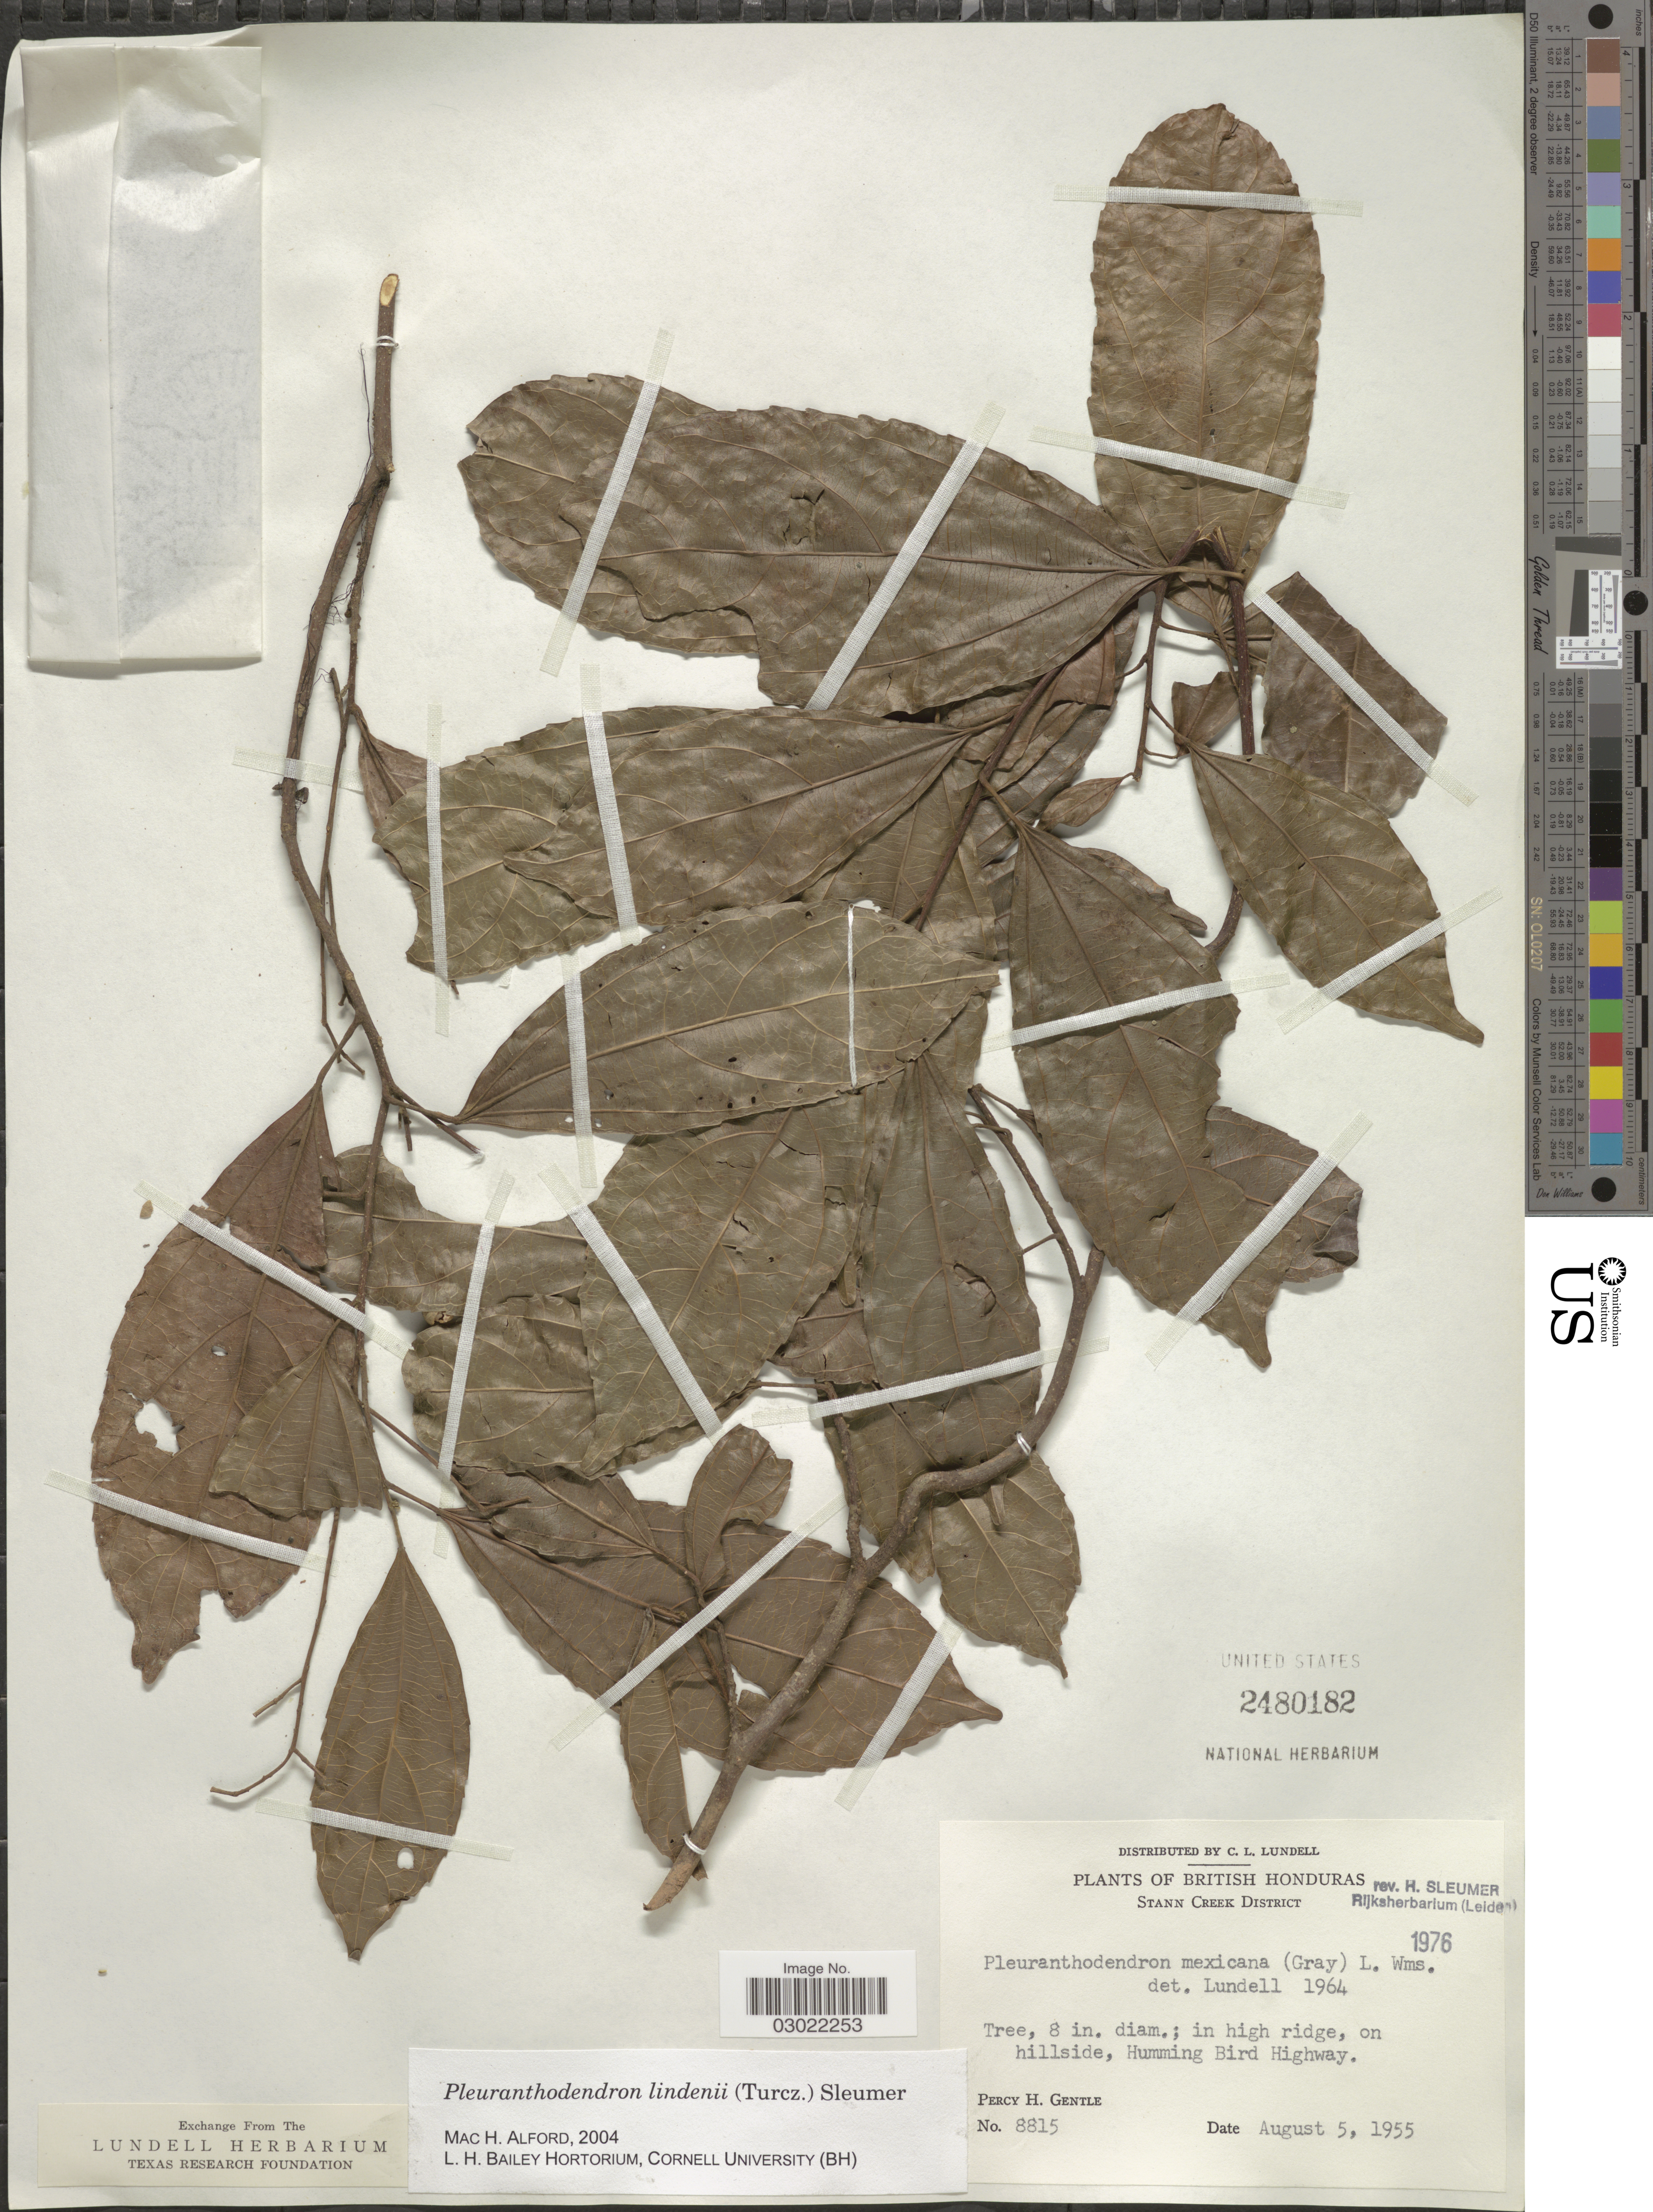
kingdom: Plantae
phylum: Tracheophyta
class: Magnoliopsida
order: Malpighiales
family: Salicaceae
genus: Pleuranthodendron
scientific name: Pleuranthodendron lindenii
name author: (Turcz.) Sleumer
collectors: P. H. Gentle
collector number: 8815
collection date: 1955-08-05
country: Belize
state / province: Stann Creek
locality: British Honduras. Stann Creek District. In high ridge, on hillside, Humming Bird Highway.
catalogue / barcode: US 2480182